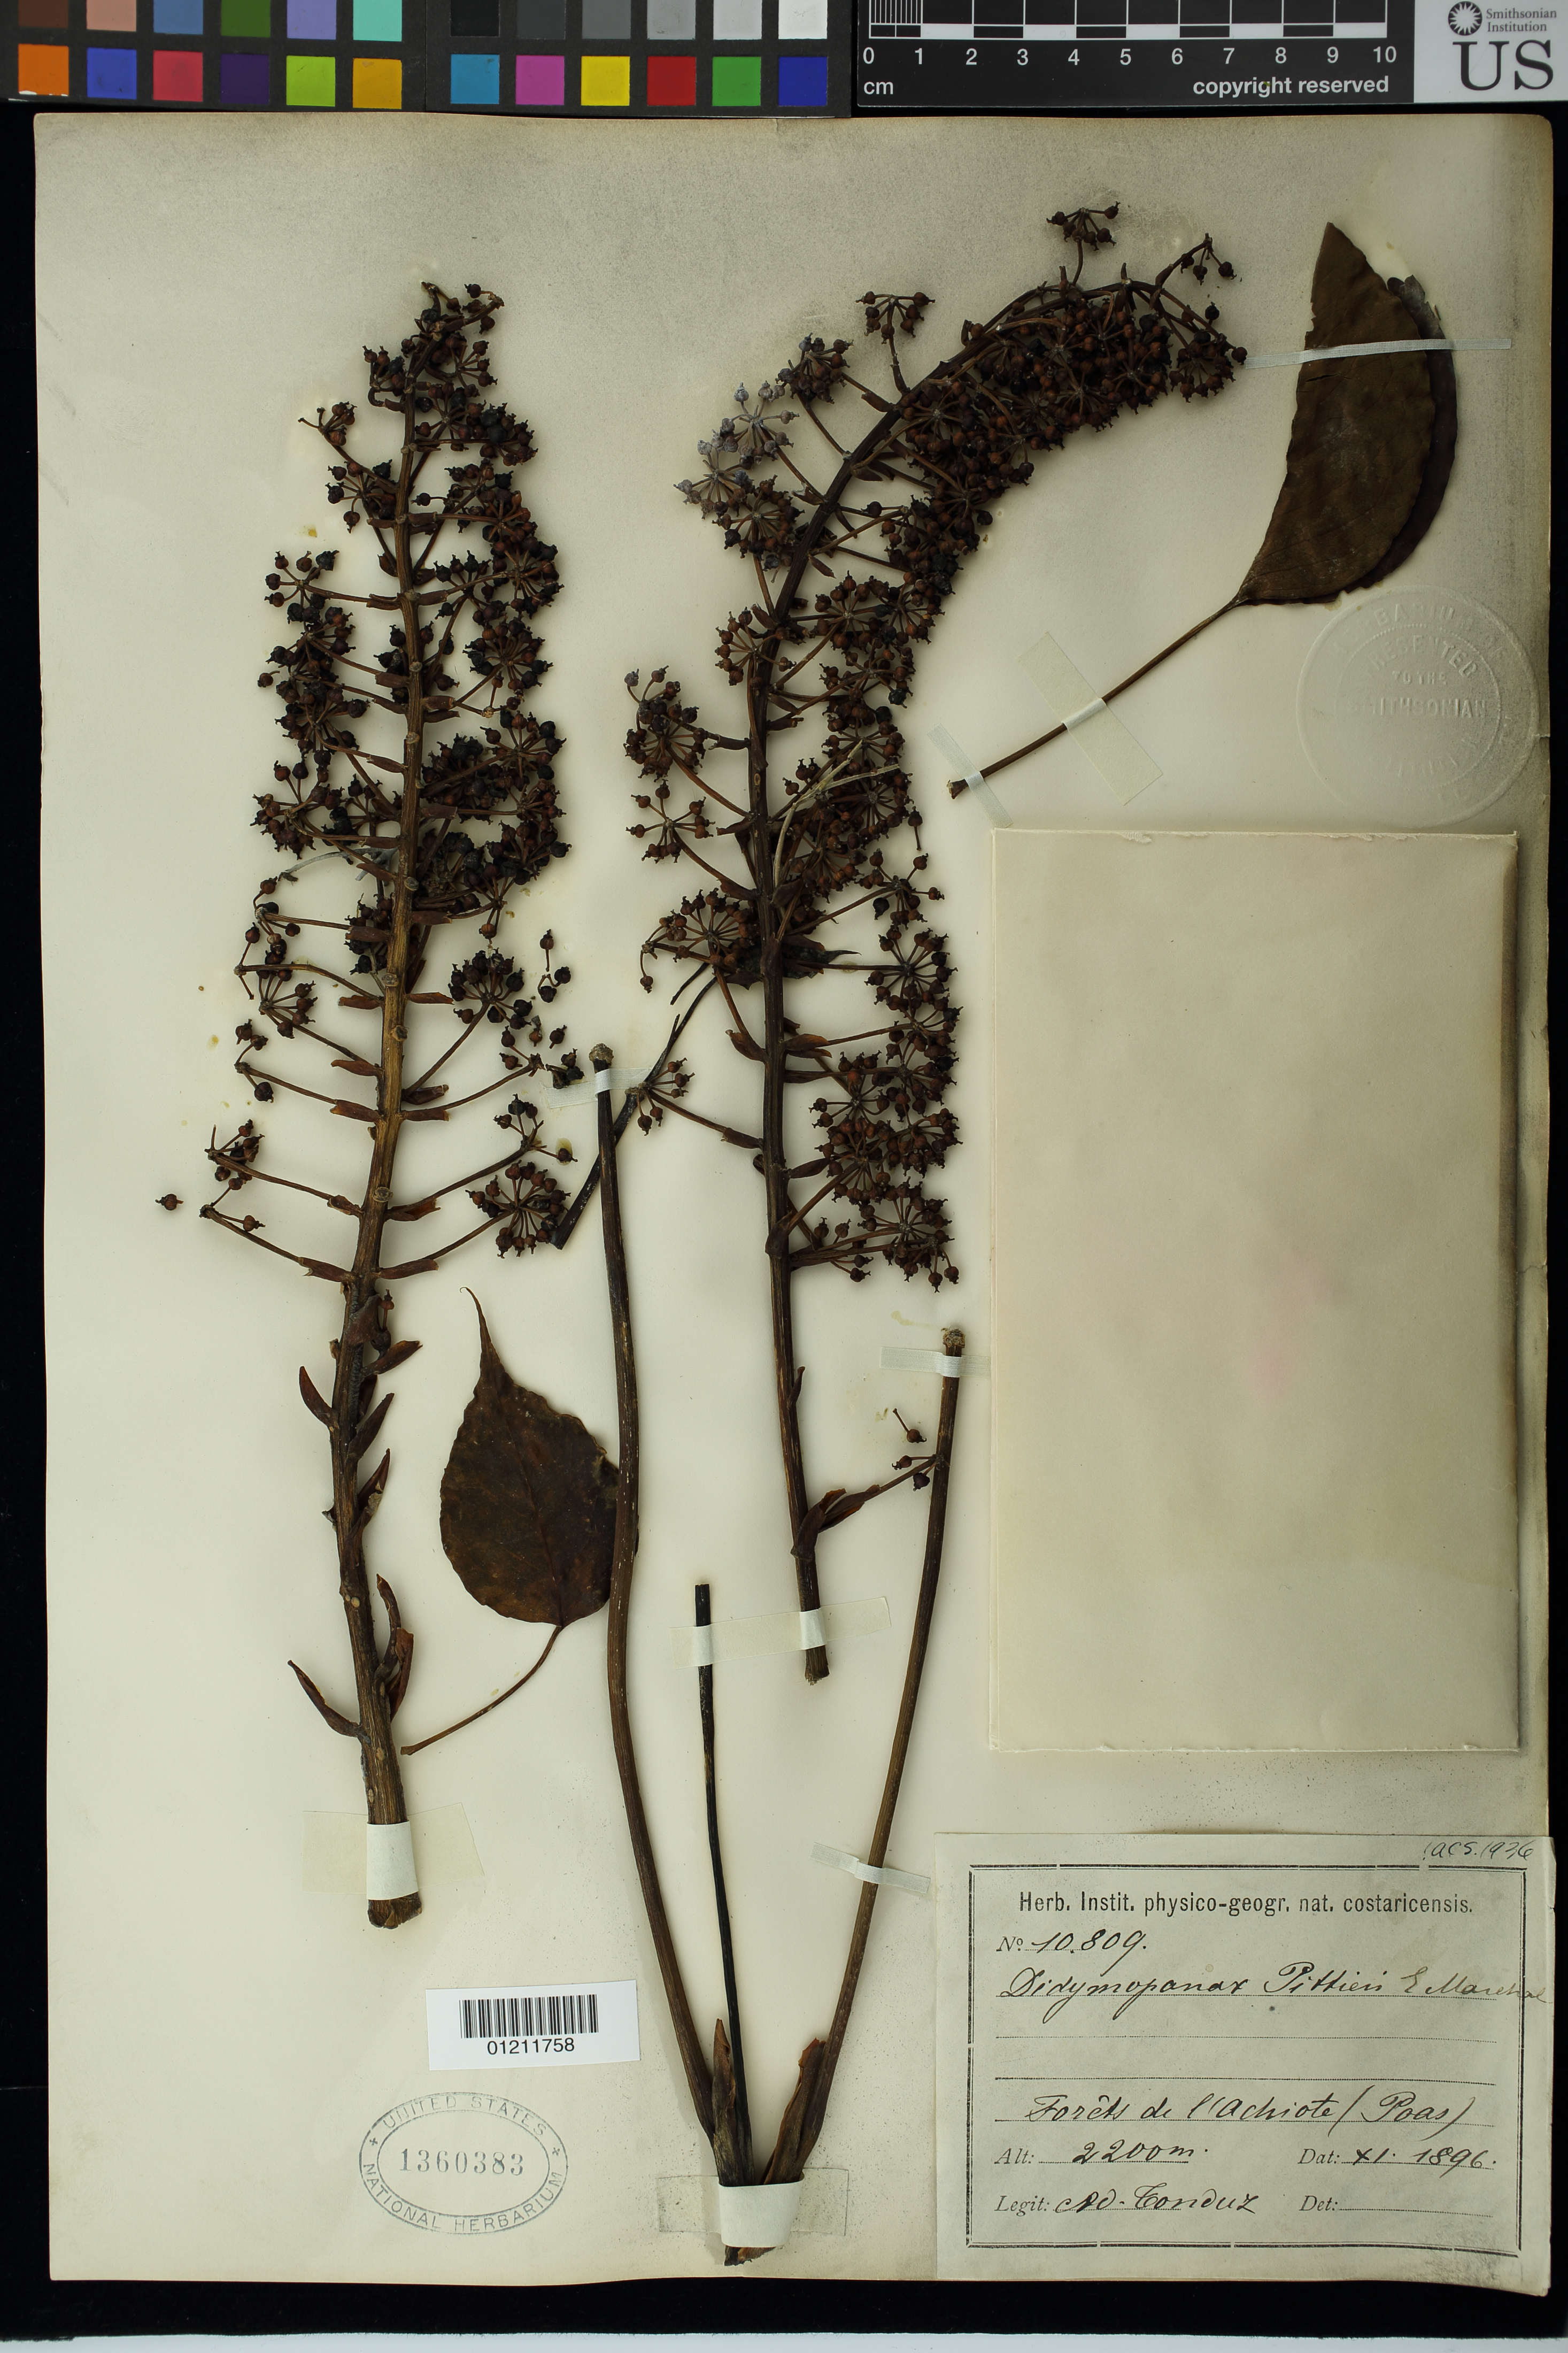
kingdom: Plantae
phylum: Tracheophyta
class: Magnoliopsida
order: Apiales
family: Araliaceae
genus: Schefflera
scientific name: Schefflera rodriguesiana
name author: Frodin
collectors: A. Tonduz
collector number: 10809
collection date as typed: Nov 1896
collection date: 1896-11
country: Costa Rica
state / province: Alajuela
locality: Forets de l'Achiote, Poás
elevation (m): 2200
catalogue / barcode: US 1360383